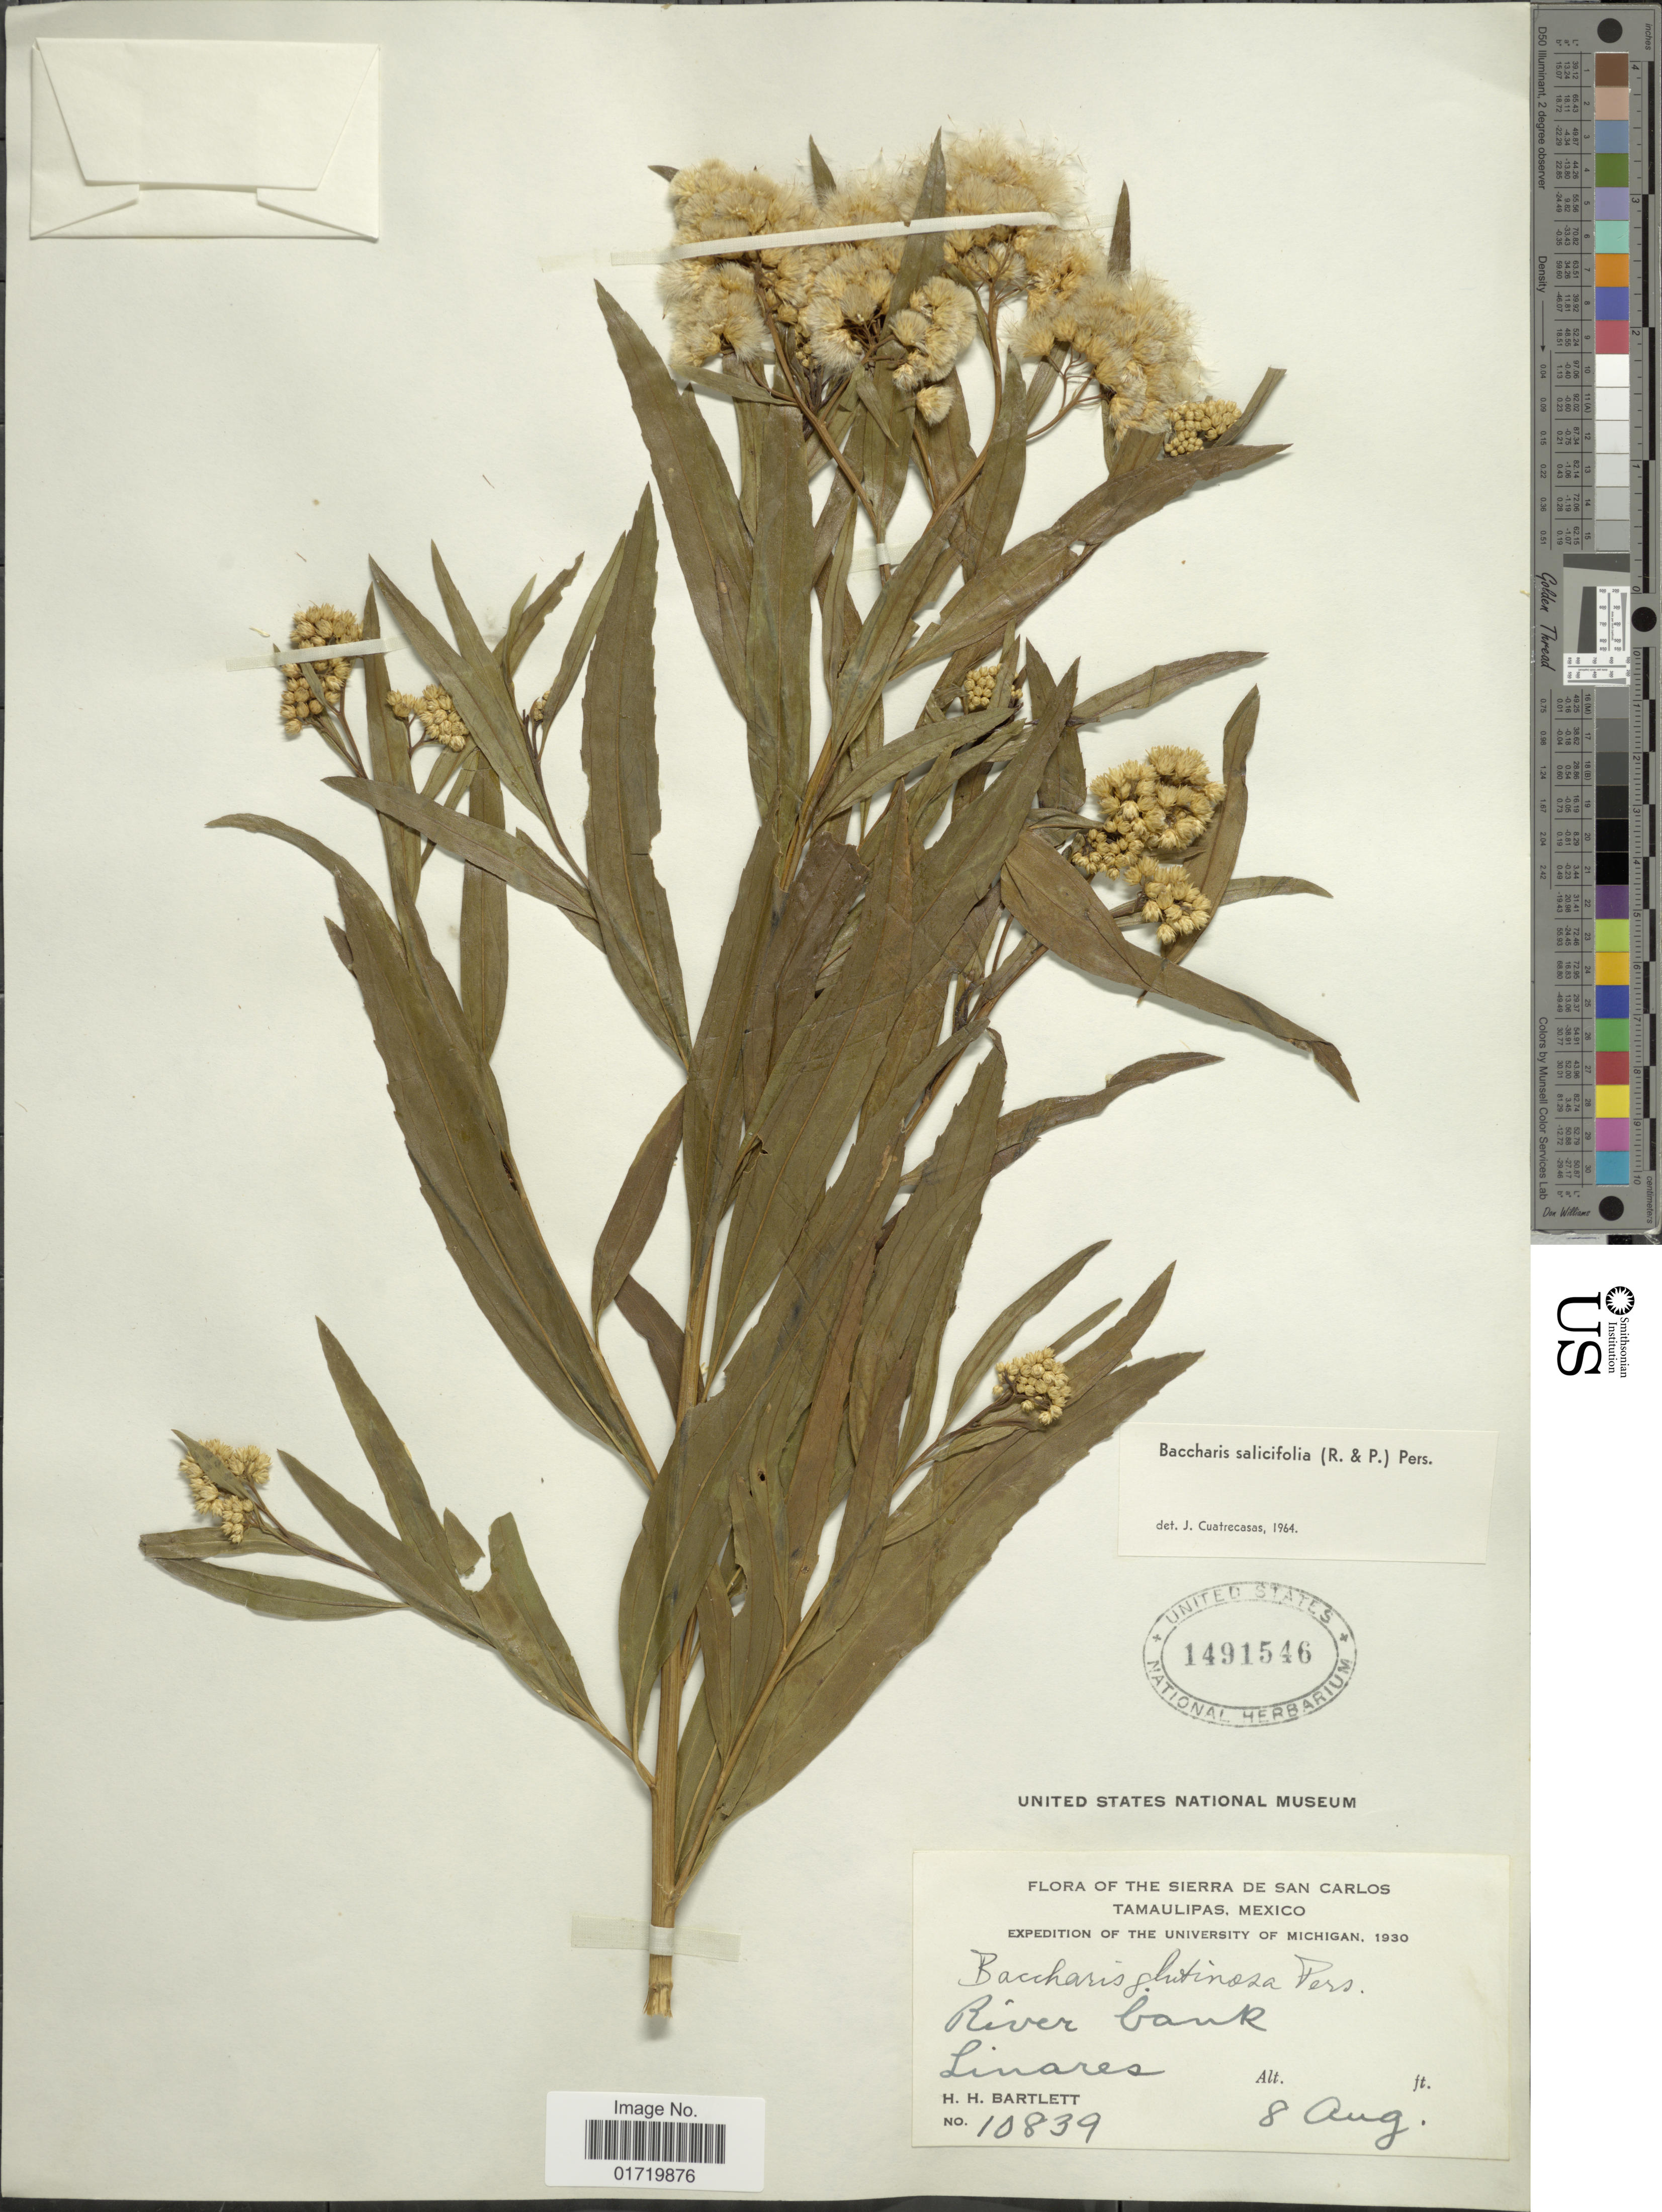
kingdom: Plantae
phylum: Tracheophyta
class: Magnoliopsida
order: Asterales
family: Asteraceae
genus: Baccharis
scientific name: Baccharis salicifolia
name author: (Ruiz & Pav.) Pers.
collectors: H. H. Bartlett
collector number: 10839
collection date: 1930-08-08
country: Mexico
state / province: Tamaulipas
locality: Sierra de San Carlos, River bank, Linares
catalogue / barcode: US 1491546